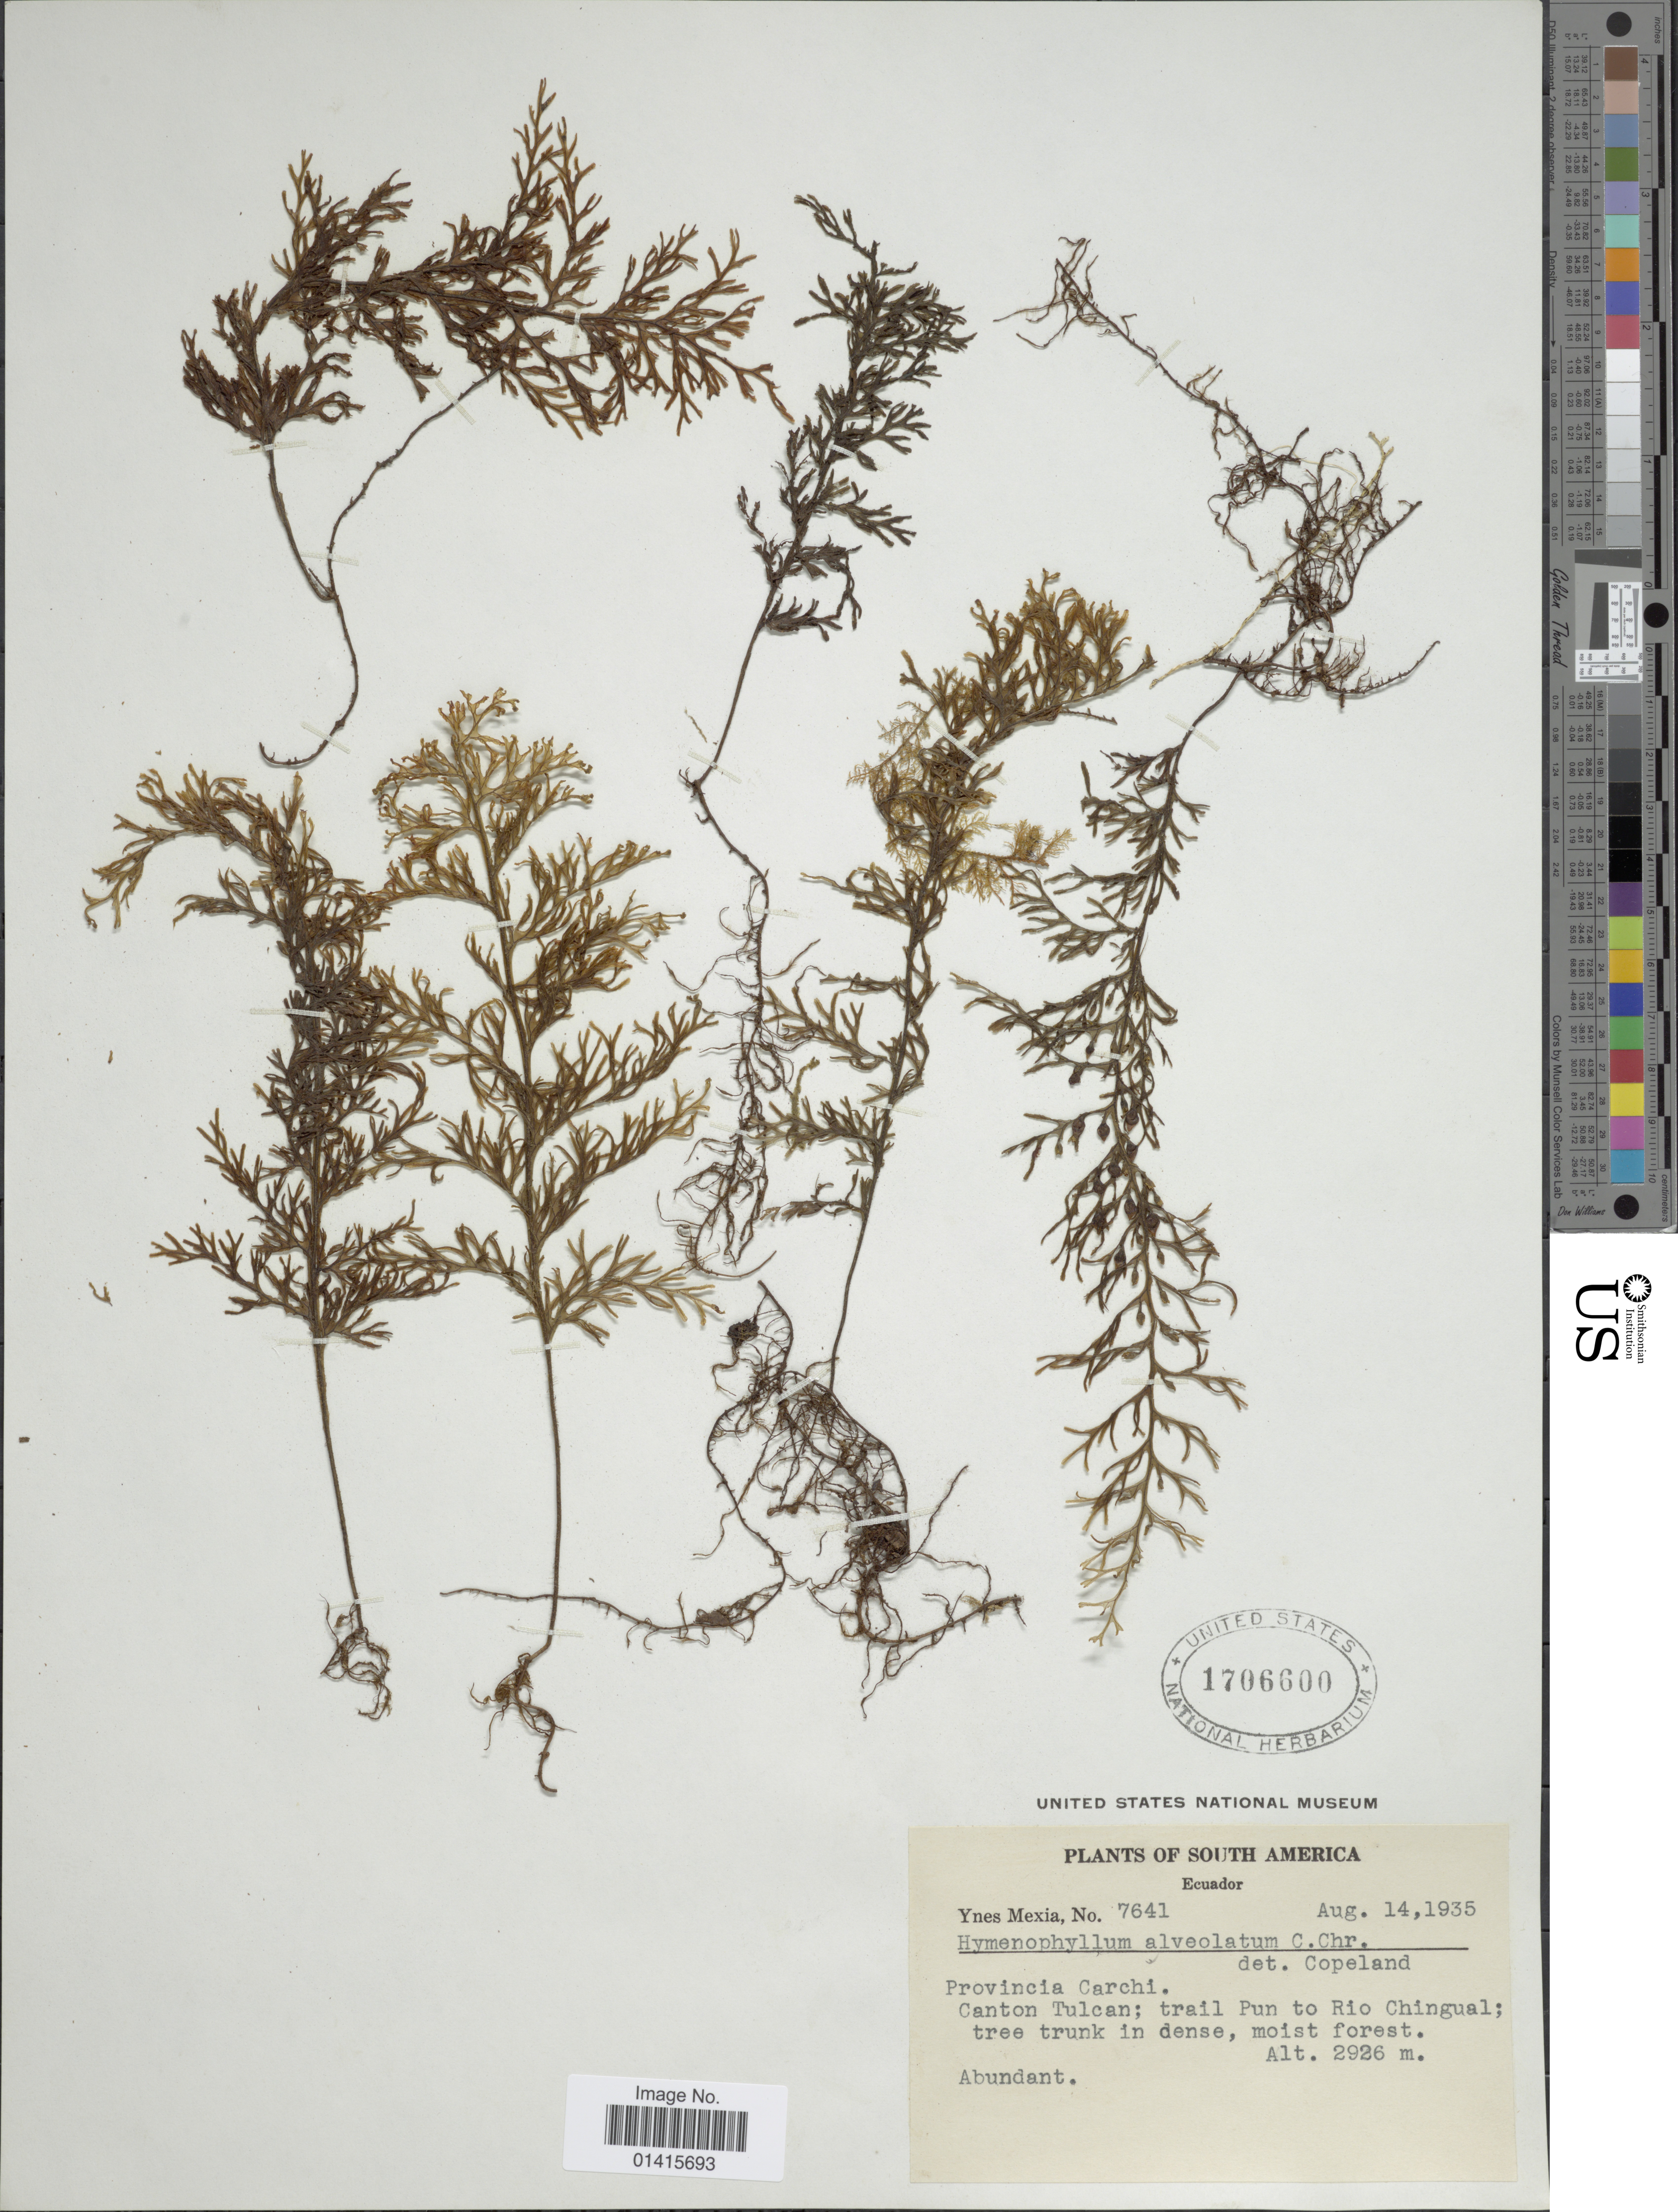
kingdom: Plantae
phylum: Tracheophyta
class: Polypodiopsida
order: Hymenophyllales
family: Hymenophyllaceae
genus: Hymenophyllum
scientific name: Hymenophyllum alveolatum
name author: C. Chr.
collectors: Y. Mexia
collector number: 7641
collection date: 1935-08-14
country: Ecuador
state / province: Carchi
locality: Provincia Carchi, Canton Tulcan; trail Pun to Rio Chingual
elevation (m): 2926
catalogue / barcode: US 1706600